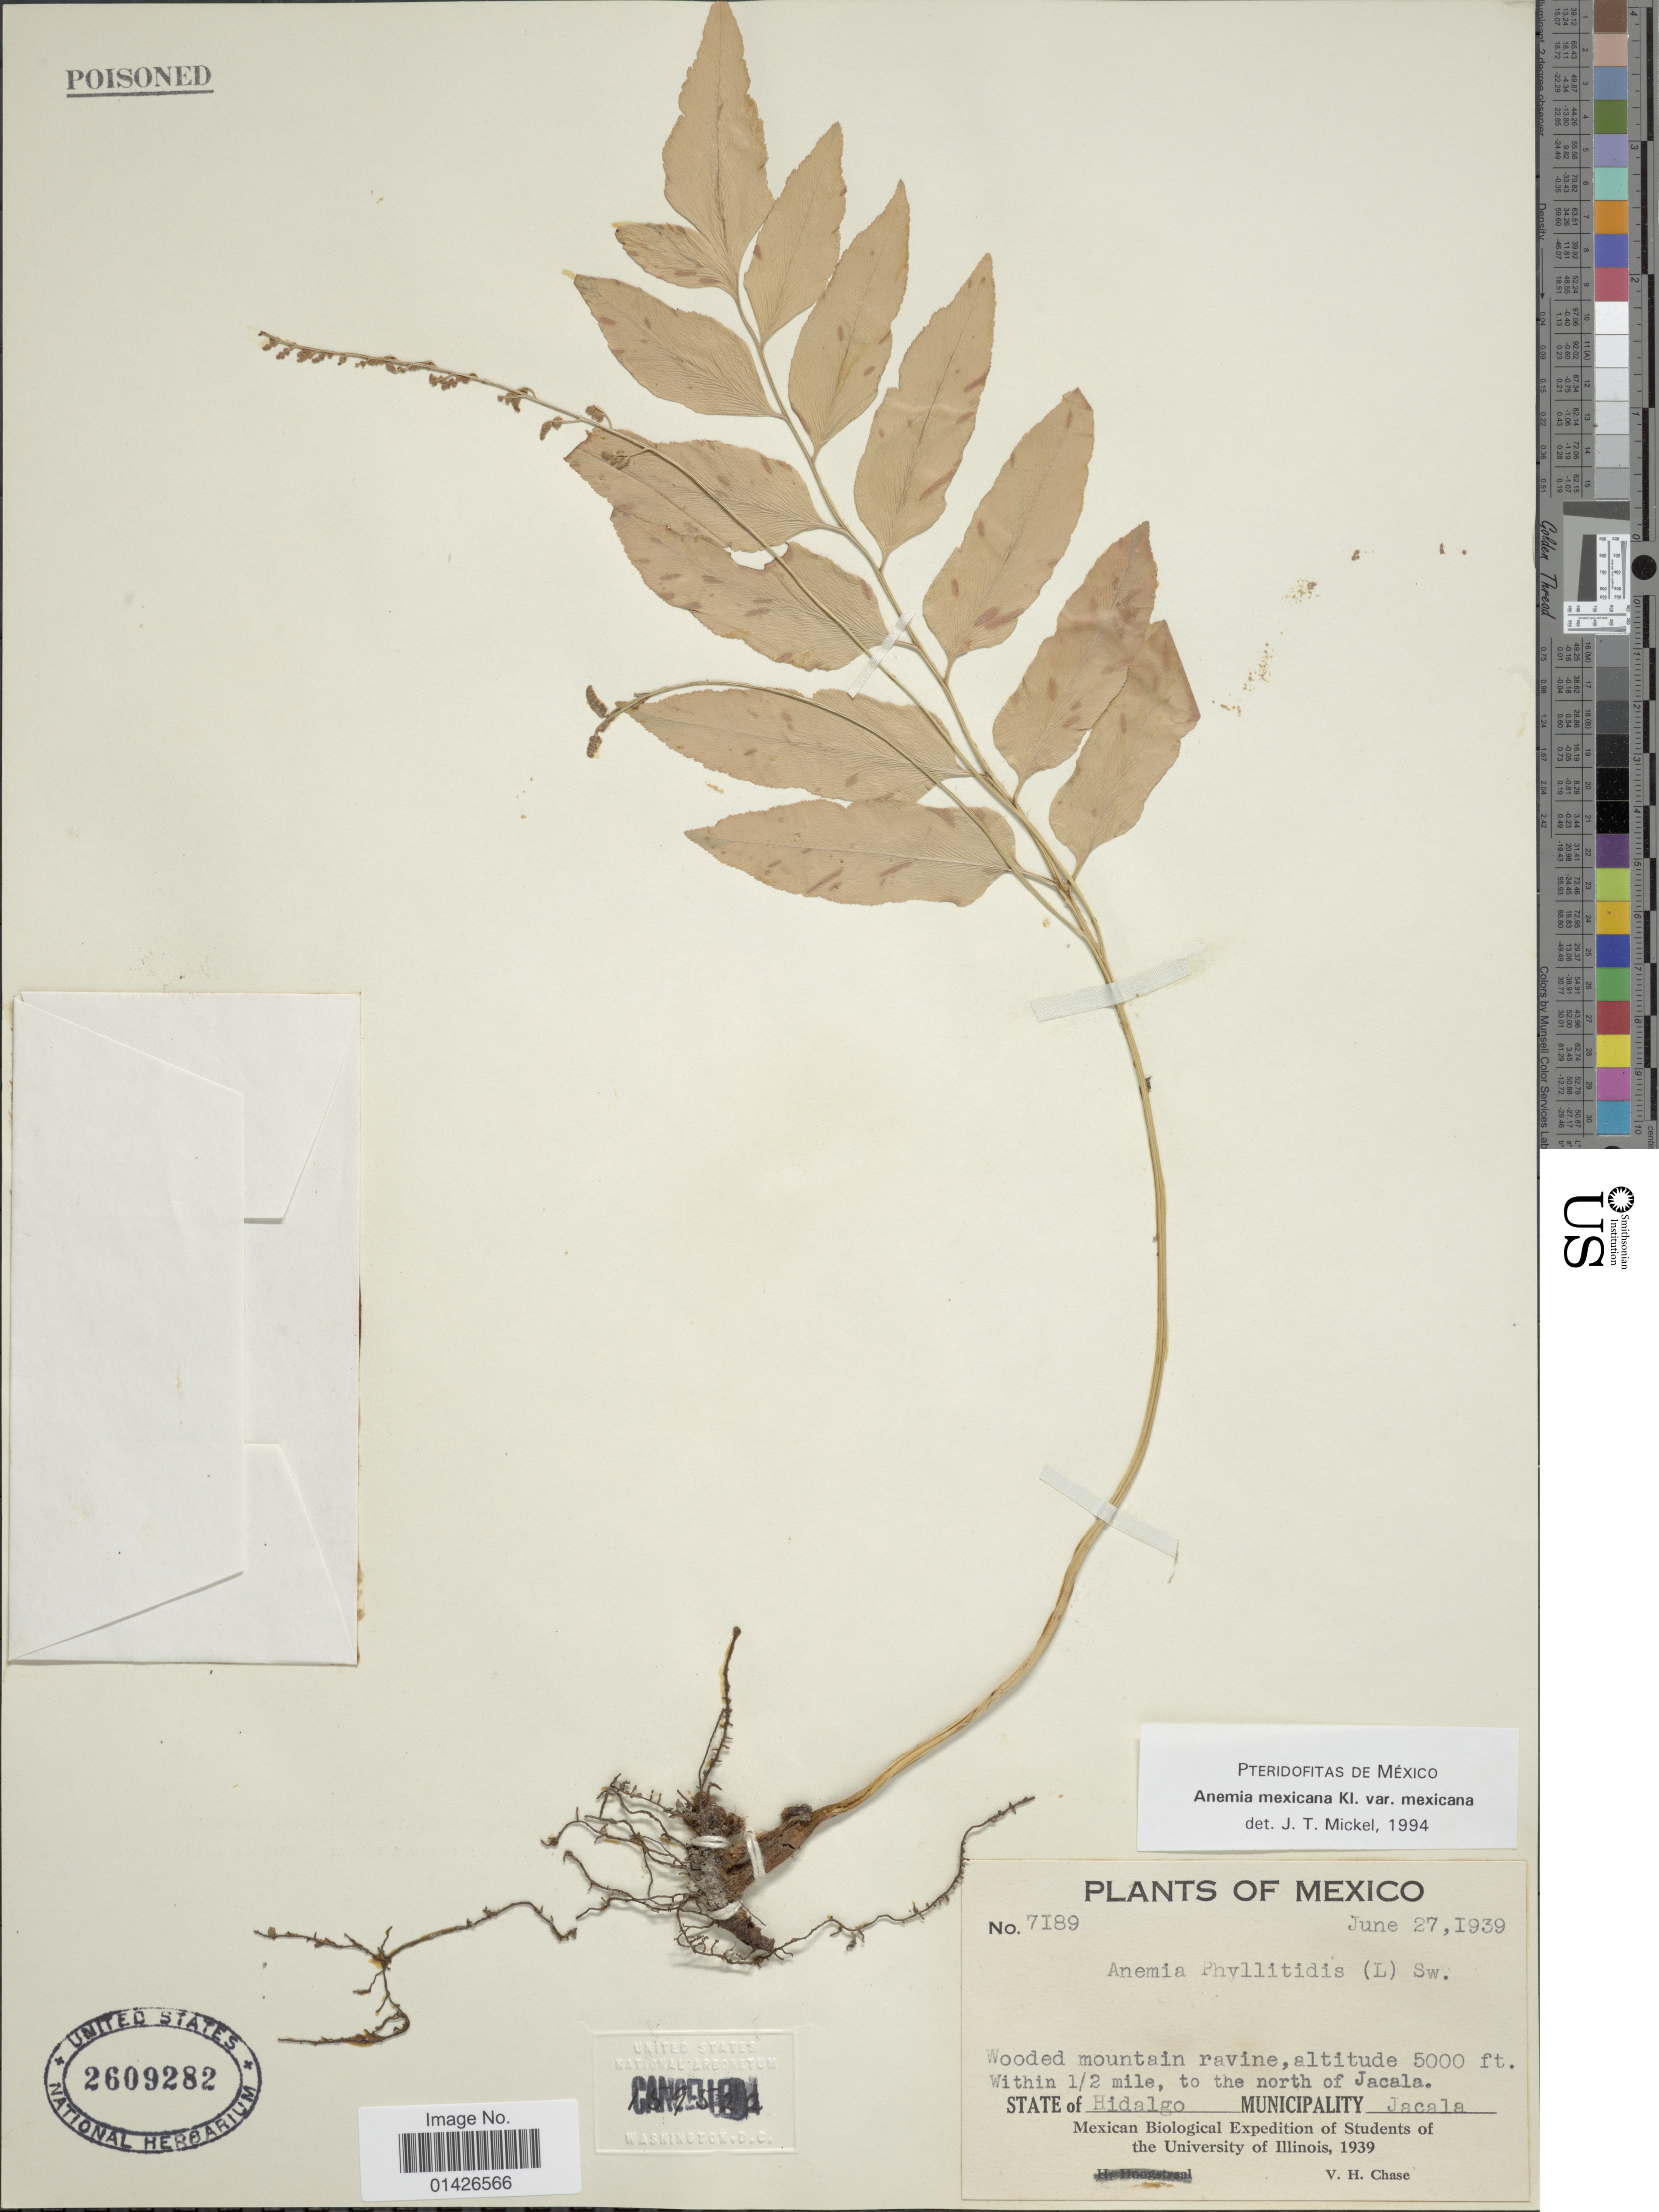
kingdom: Plantae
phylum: Tracheophyta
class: Polypodiopsida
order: Schizaeales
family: Anemiaceae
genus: Anemia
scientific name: Anemia mexicana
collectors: V. H. Chase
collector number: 7189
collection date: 1939-06-27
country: Mexico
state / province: Hidalgo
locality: Wooded mountain ravine, Within ½ mile, to the north of Jacala, Municipality Jacala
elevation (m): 152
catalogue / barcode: US 2609282